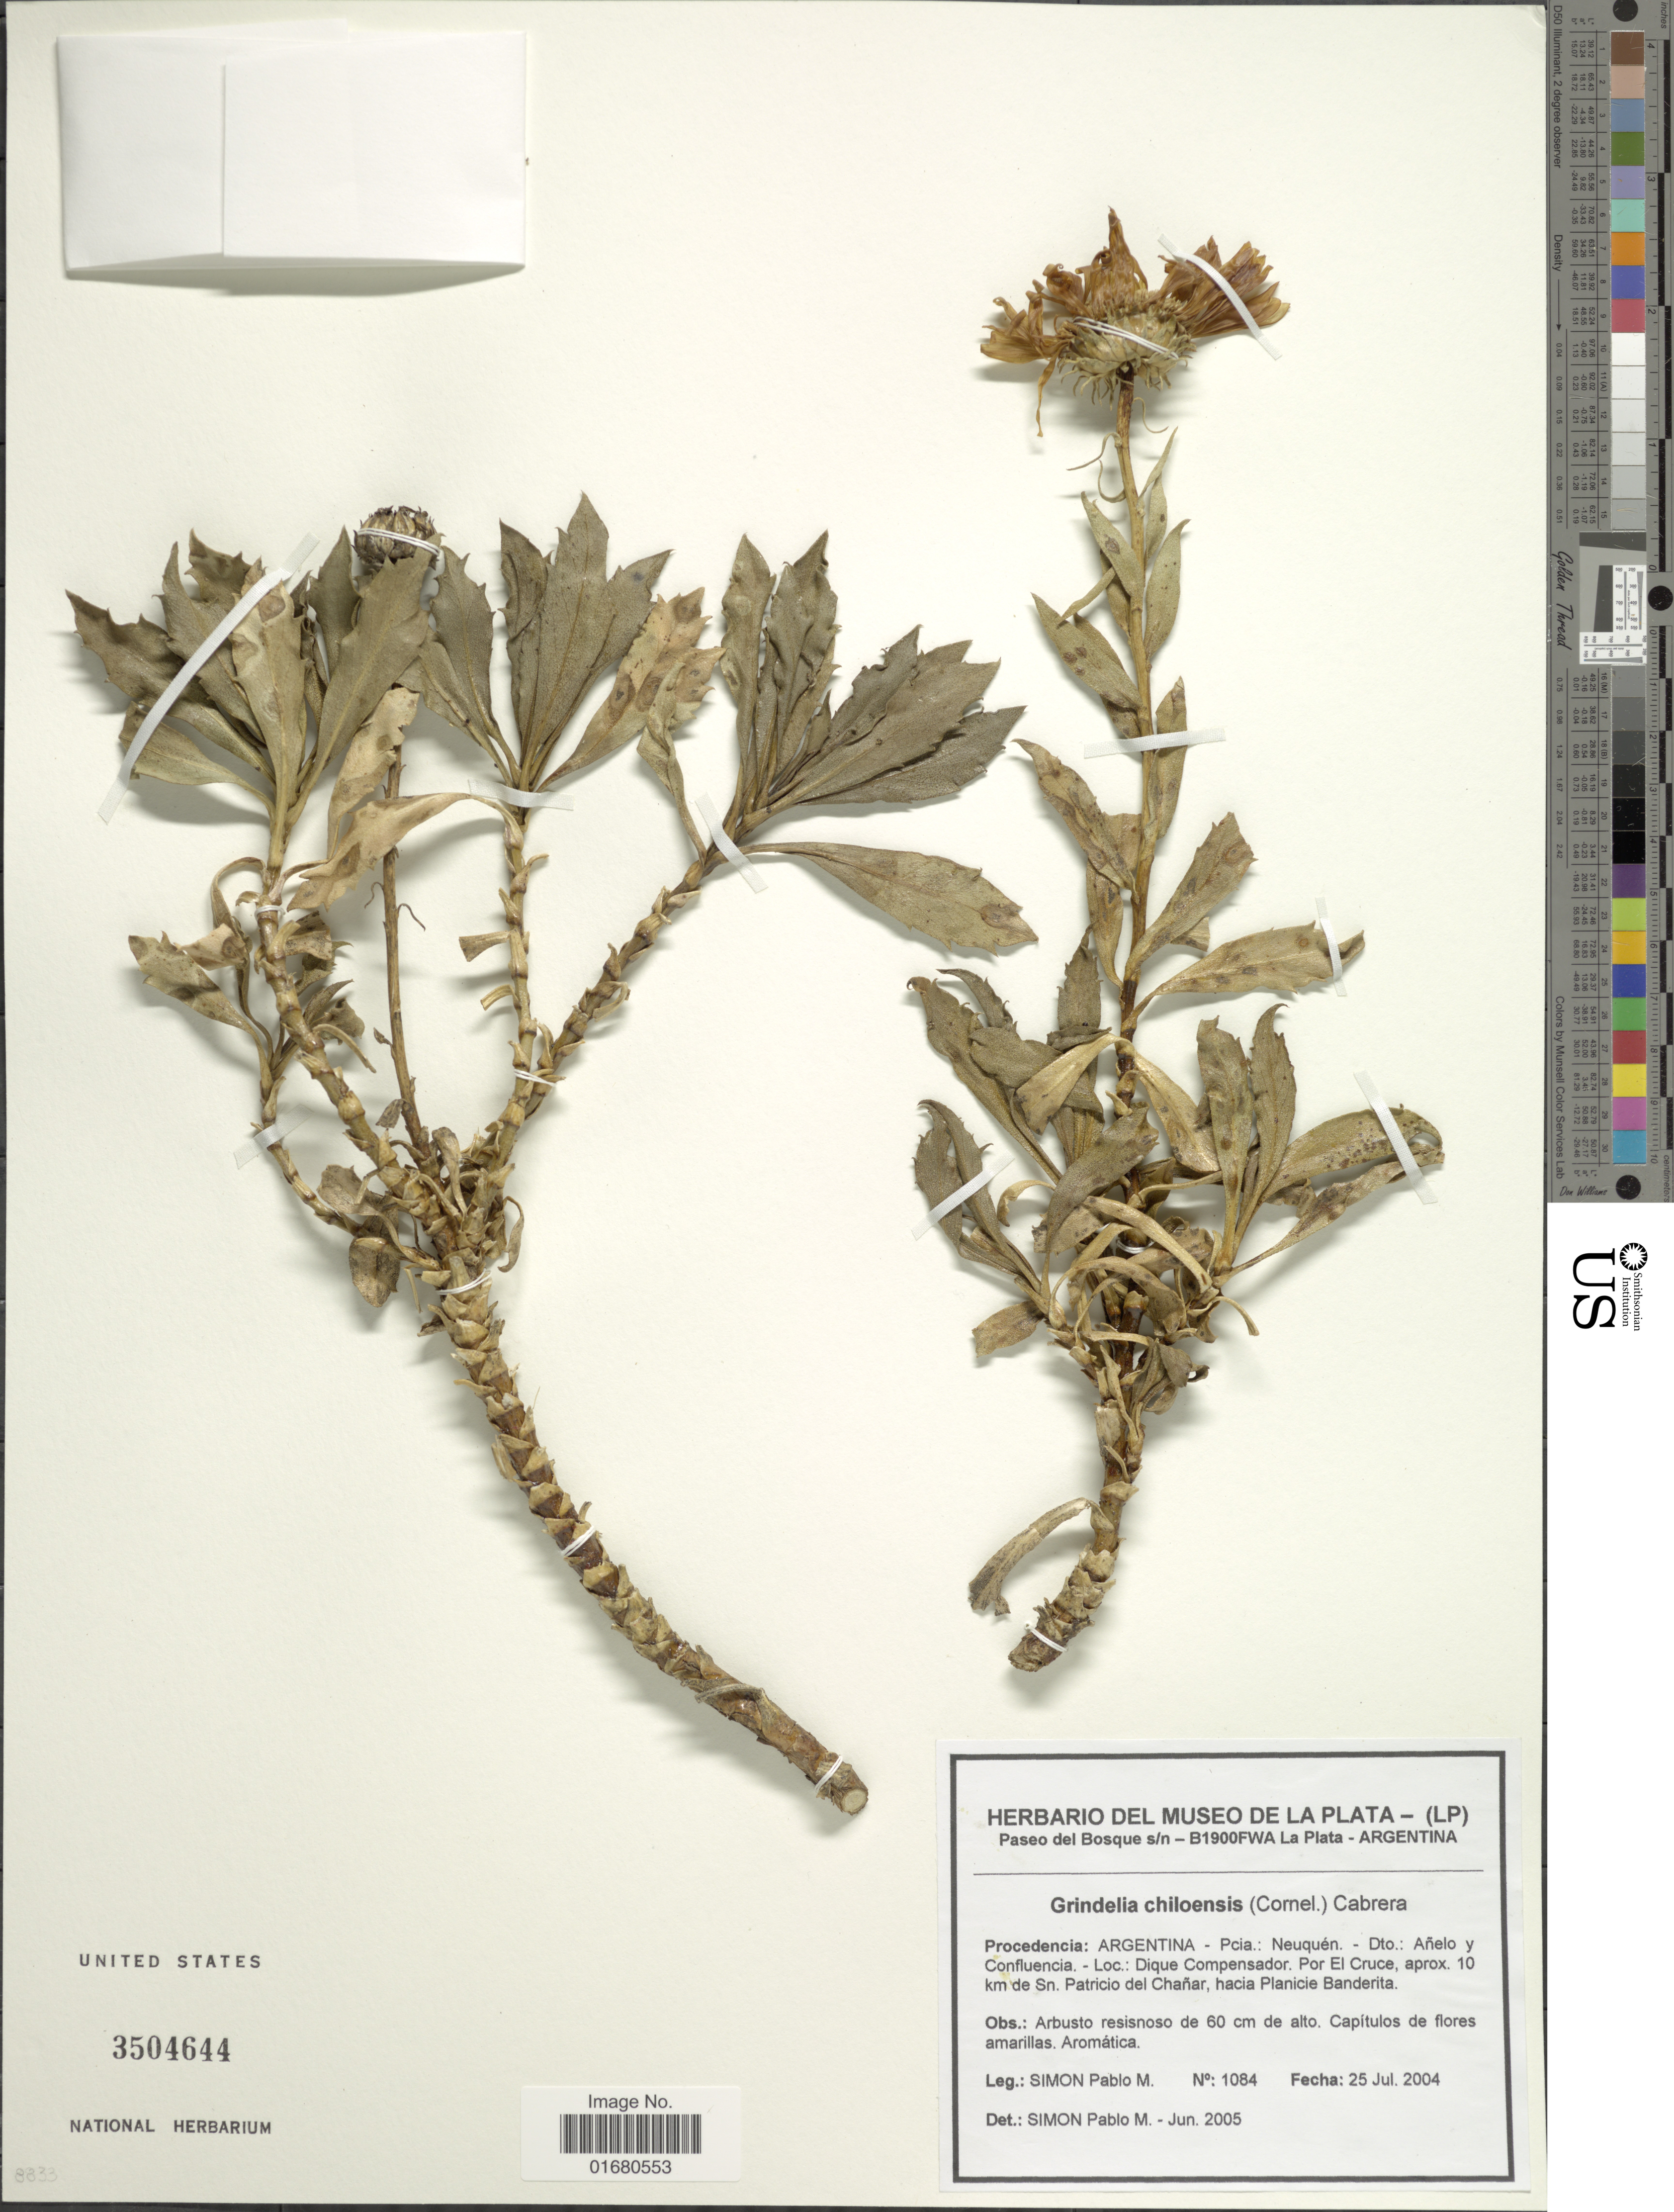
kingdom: Plantae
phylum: Tracheophyta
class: Magnoliopsida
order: Asterales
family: Asteraceae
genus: Grindelia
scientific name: Grindelia chiloensis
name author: (Cornel.) Cabrera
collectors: P. M. Simón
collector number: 1084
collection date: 2004-07-25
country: Argentina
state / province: Neuquen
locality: Dto.; Añelo y Confluencia, Dique Compensador, Por El Cruce, aprox 10 km de Sn. Patricio del Chañar, hacia Planicie Banderita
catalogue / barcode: US 3504644